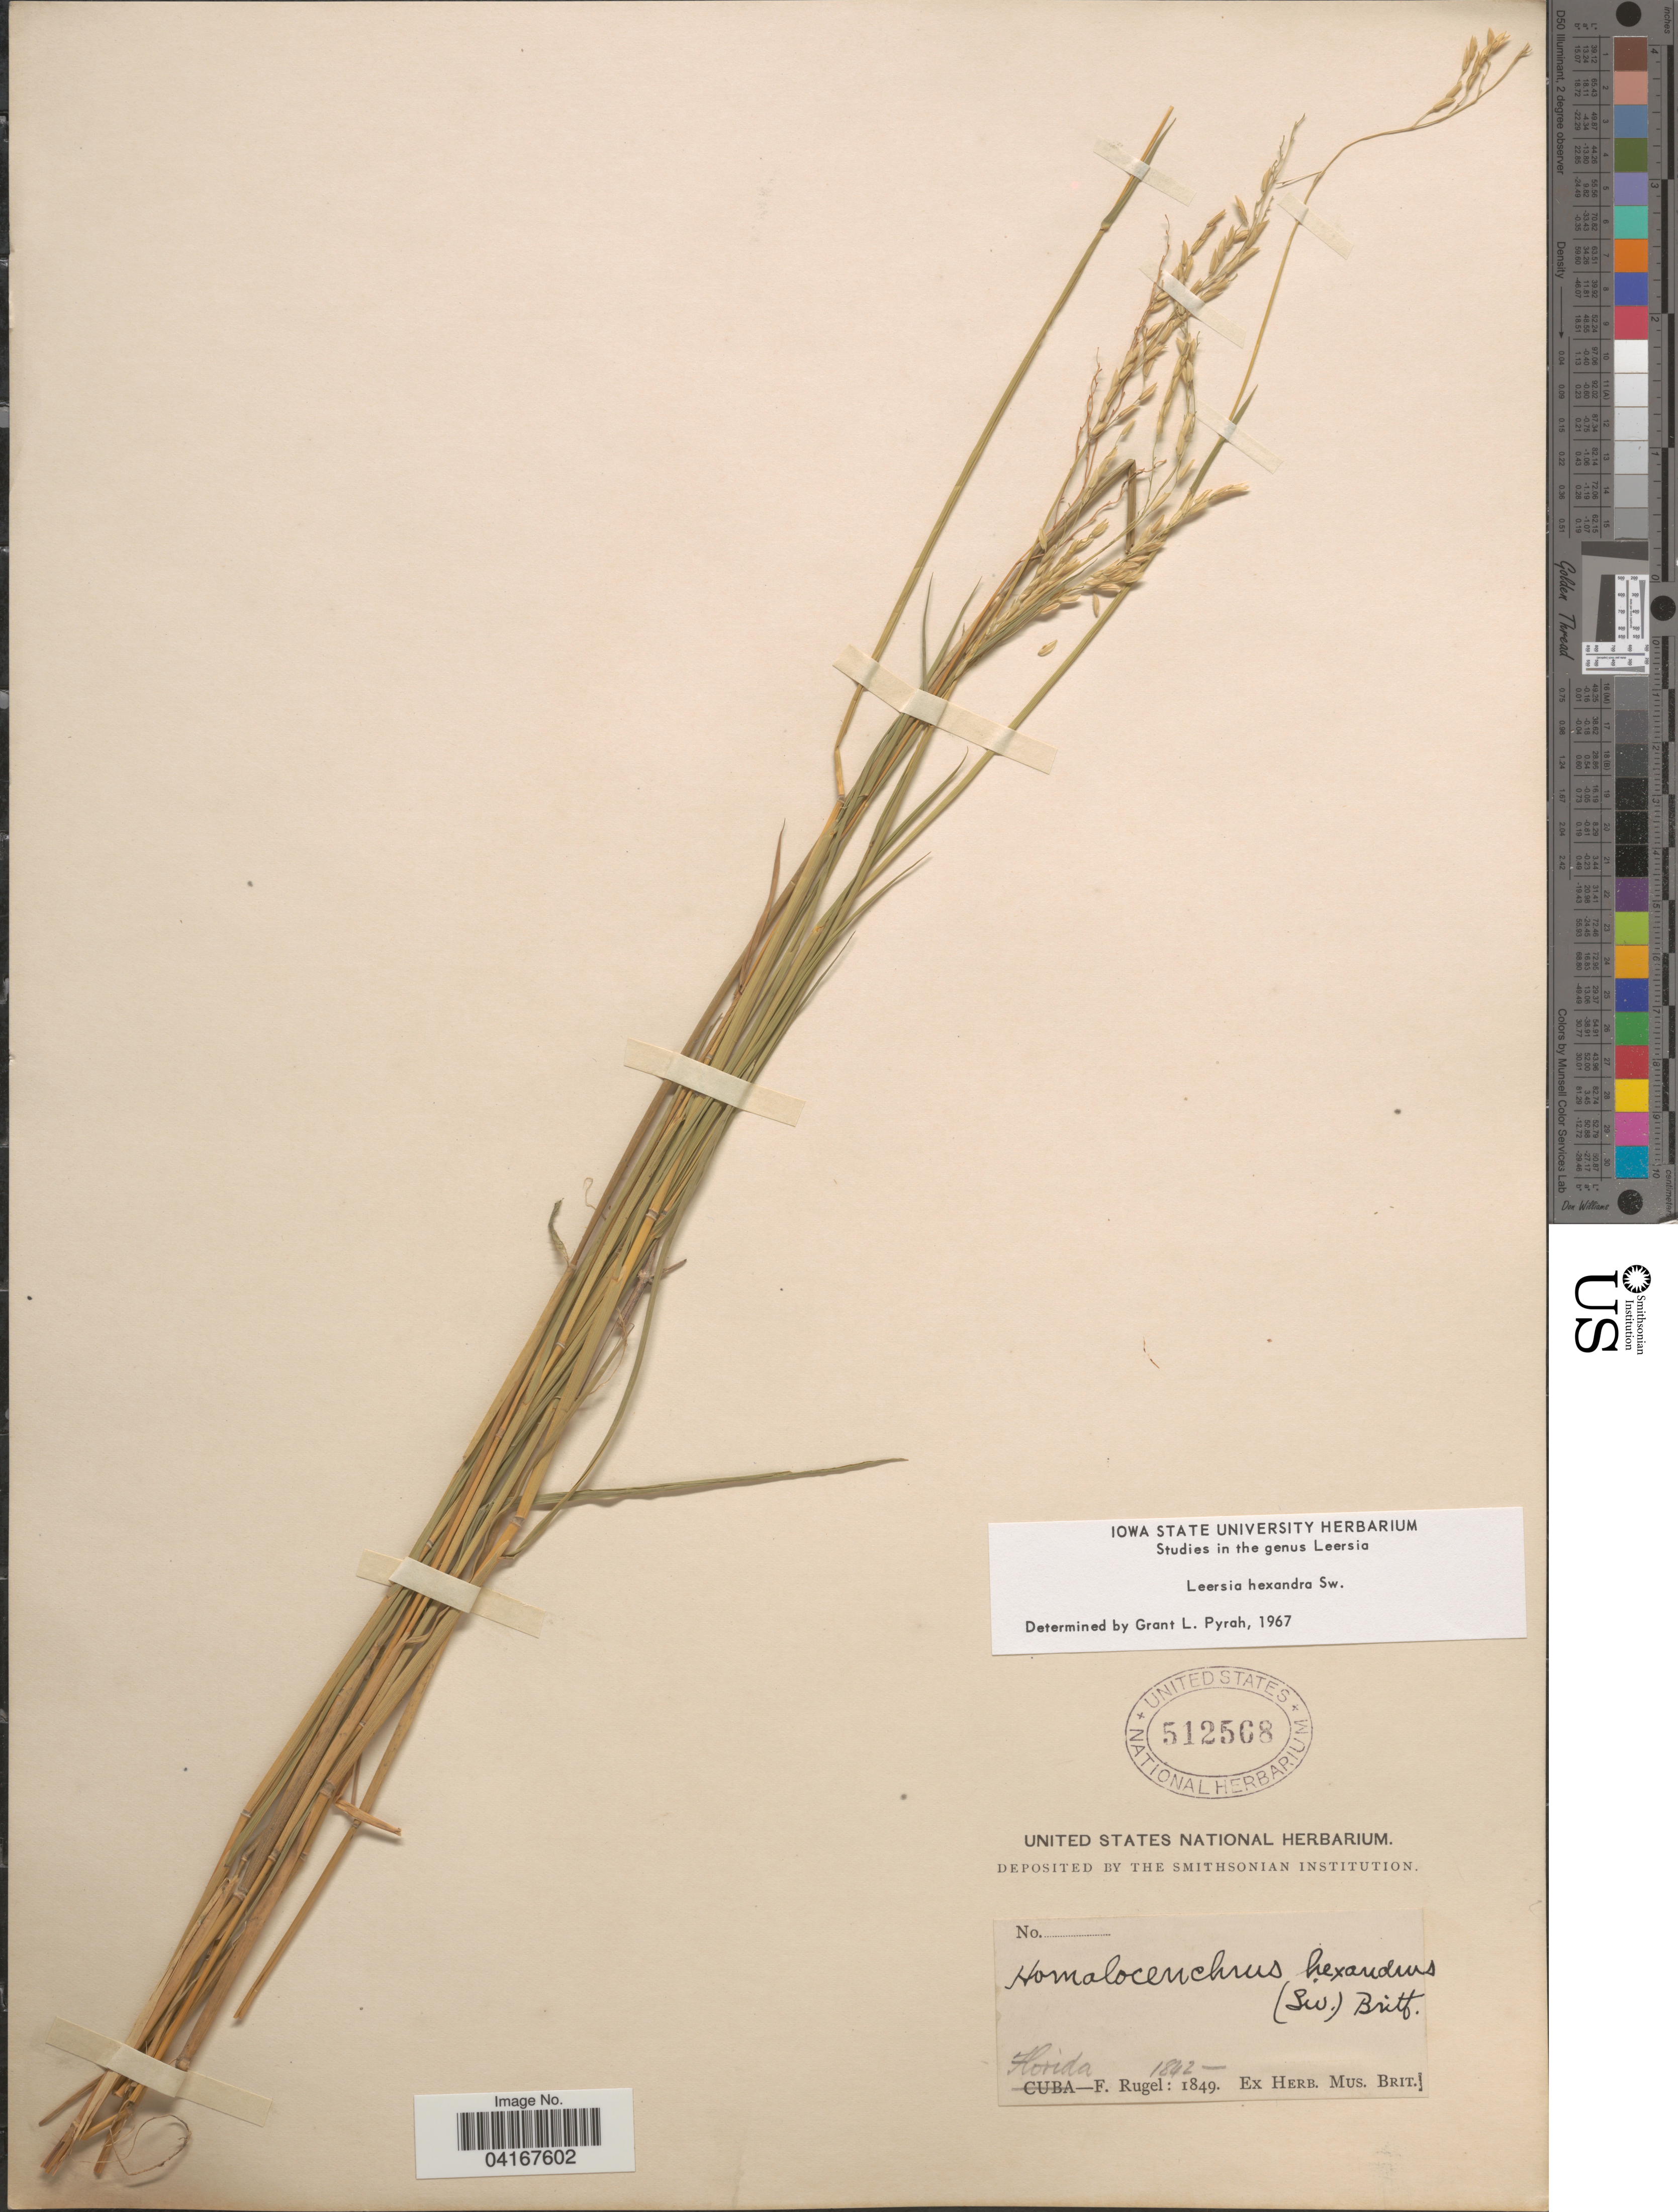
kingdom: Plantae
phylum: Tracheophyta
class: Liliopsida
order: Poales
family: Poaceae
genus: Leersia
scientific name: Leersia hexandra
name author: Sw.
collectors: F. Rugel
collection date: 1842/1849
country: United States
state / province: Florida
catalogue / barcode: US 512568